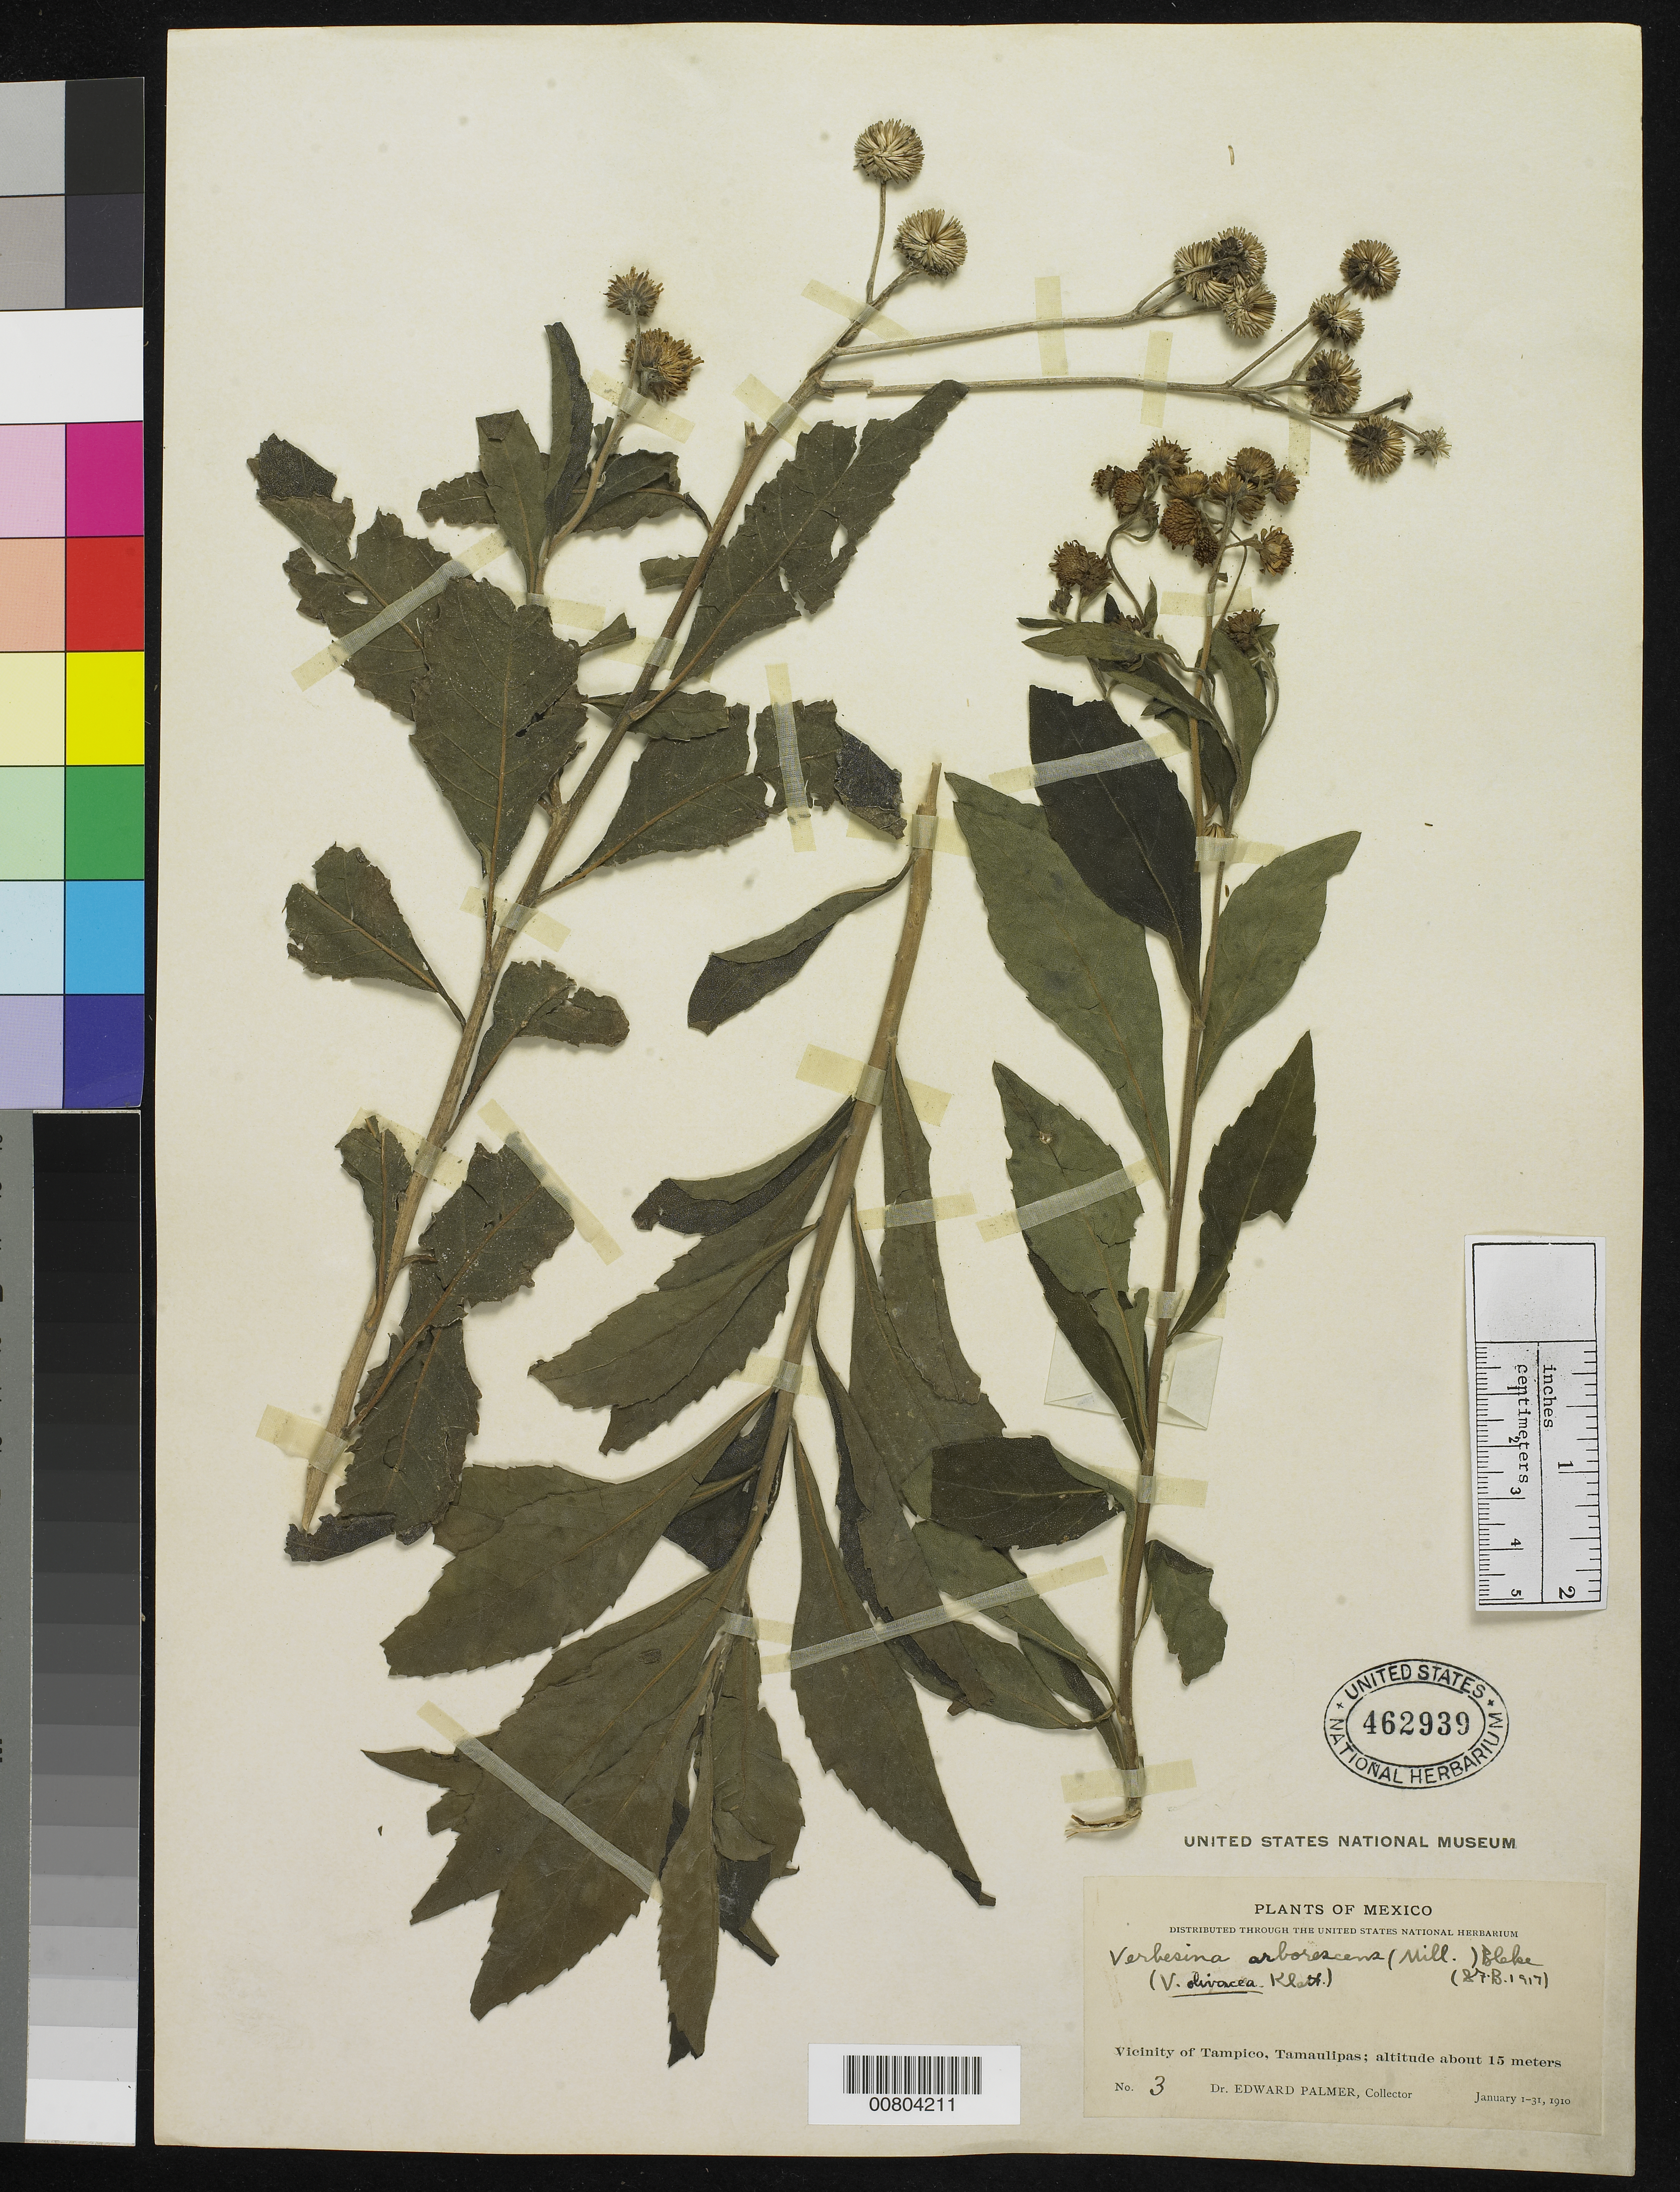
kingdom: Plantae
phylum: Tracheophyta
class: Magnoliopsida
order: Asterales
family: Asteraceae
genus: Verbesina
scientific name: Verbesina lindenii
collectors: E. Palmer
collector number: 3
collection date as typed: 01 Jan 1910 to 31 Jan 1910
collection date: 1910-01-01/1910-01-31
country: Mexico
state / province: Tamaulipas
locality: Vicinity of Tampico, Tamaulipas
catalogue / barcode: US 462939